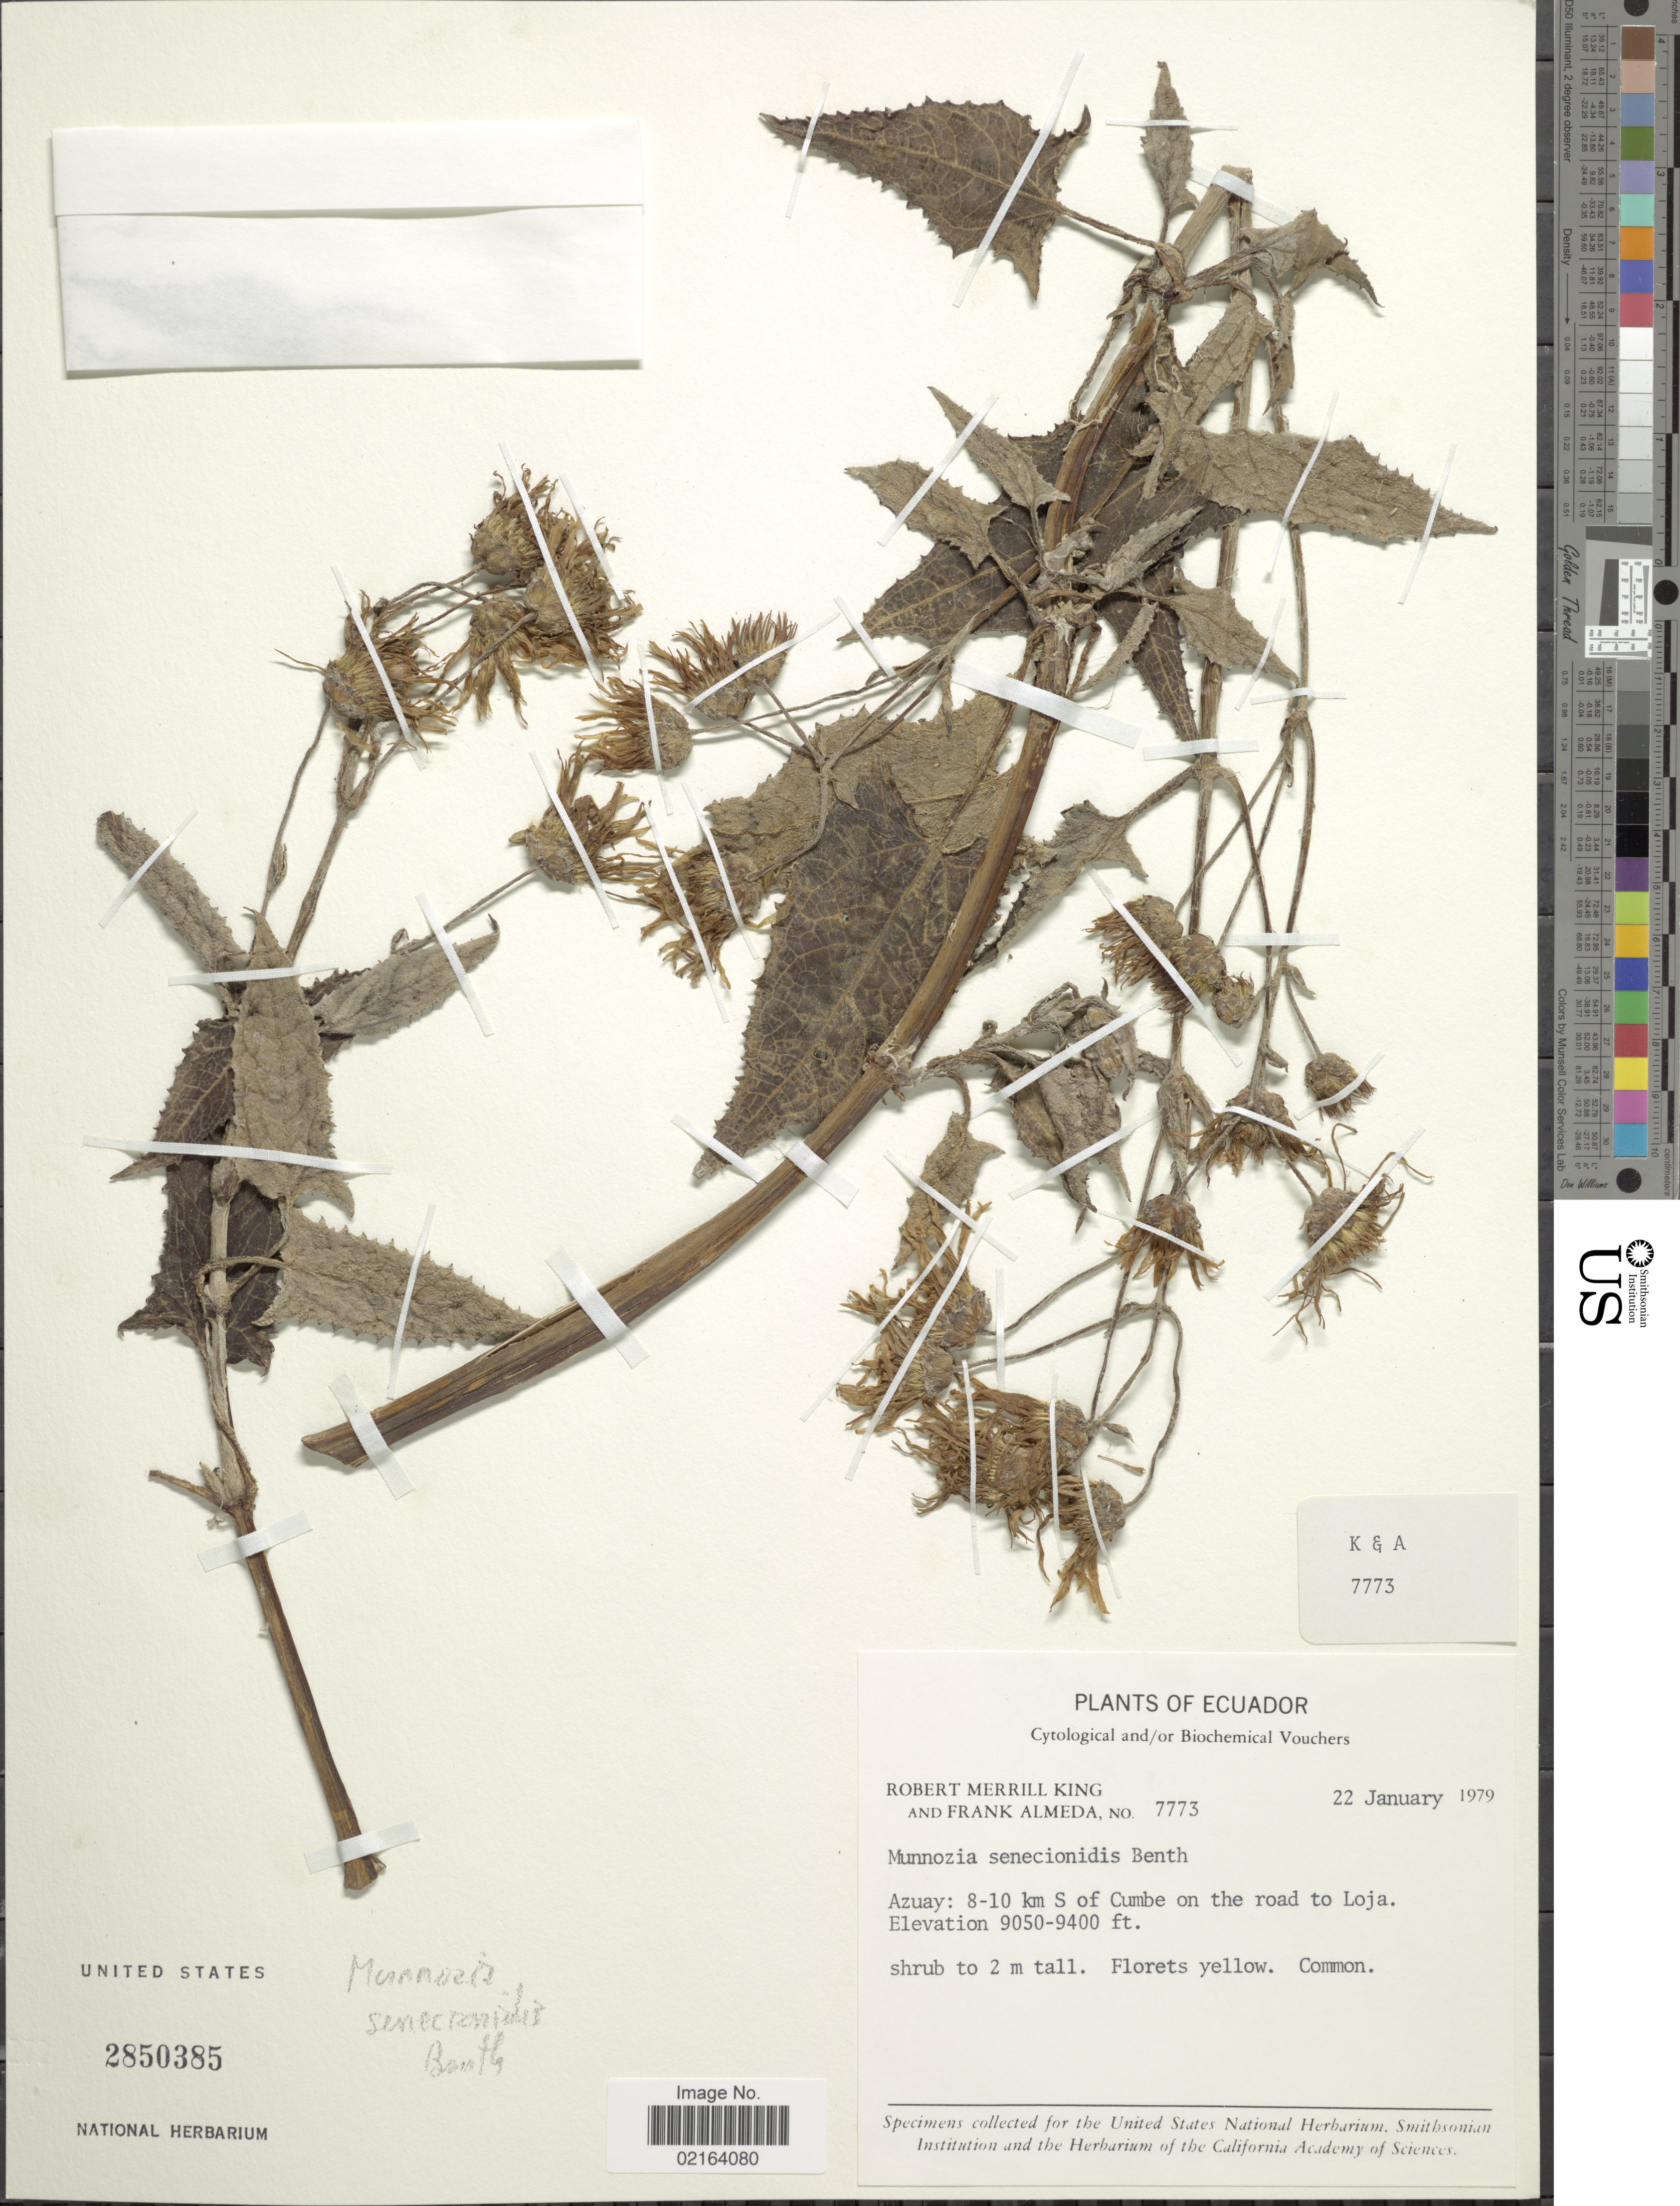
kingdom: Plantae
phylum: Tracheophyta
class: Magnoliopsida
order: Asterales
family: Asteraceae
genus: Munnozia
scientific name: Munnozia senecionidis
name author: Benth.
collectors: R. M. King & F. Almeda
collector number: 7773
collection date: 1979-01-22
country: Ecuador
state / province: Azuay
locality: Azuay: 8-10 km S of Cumbe on the road to Loja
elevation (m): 2758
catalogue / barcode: US 2850385